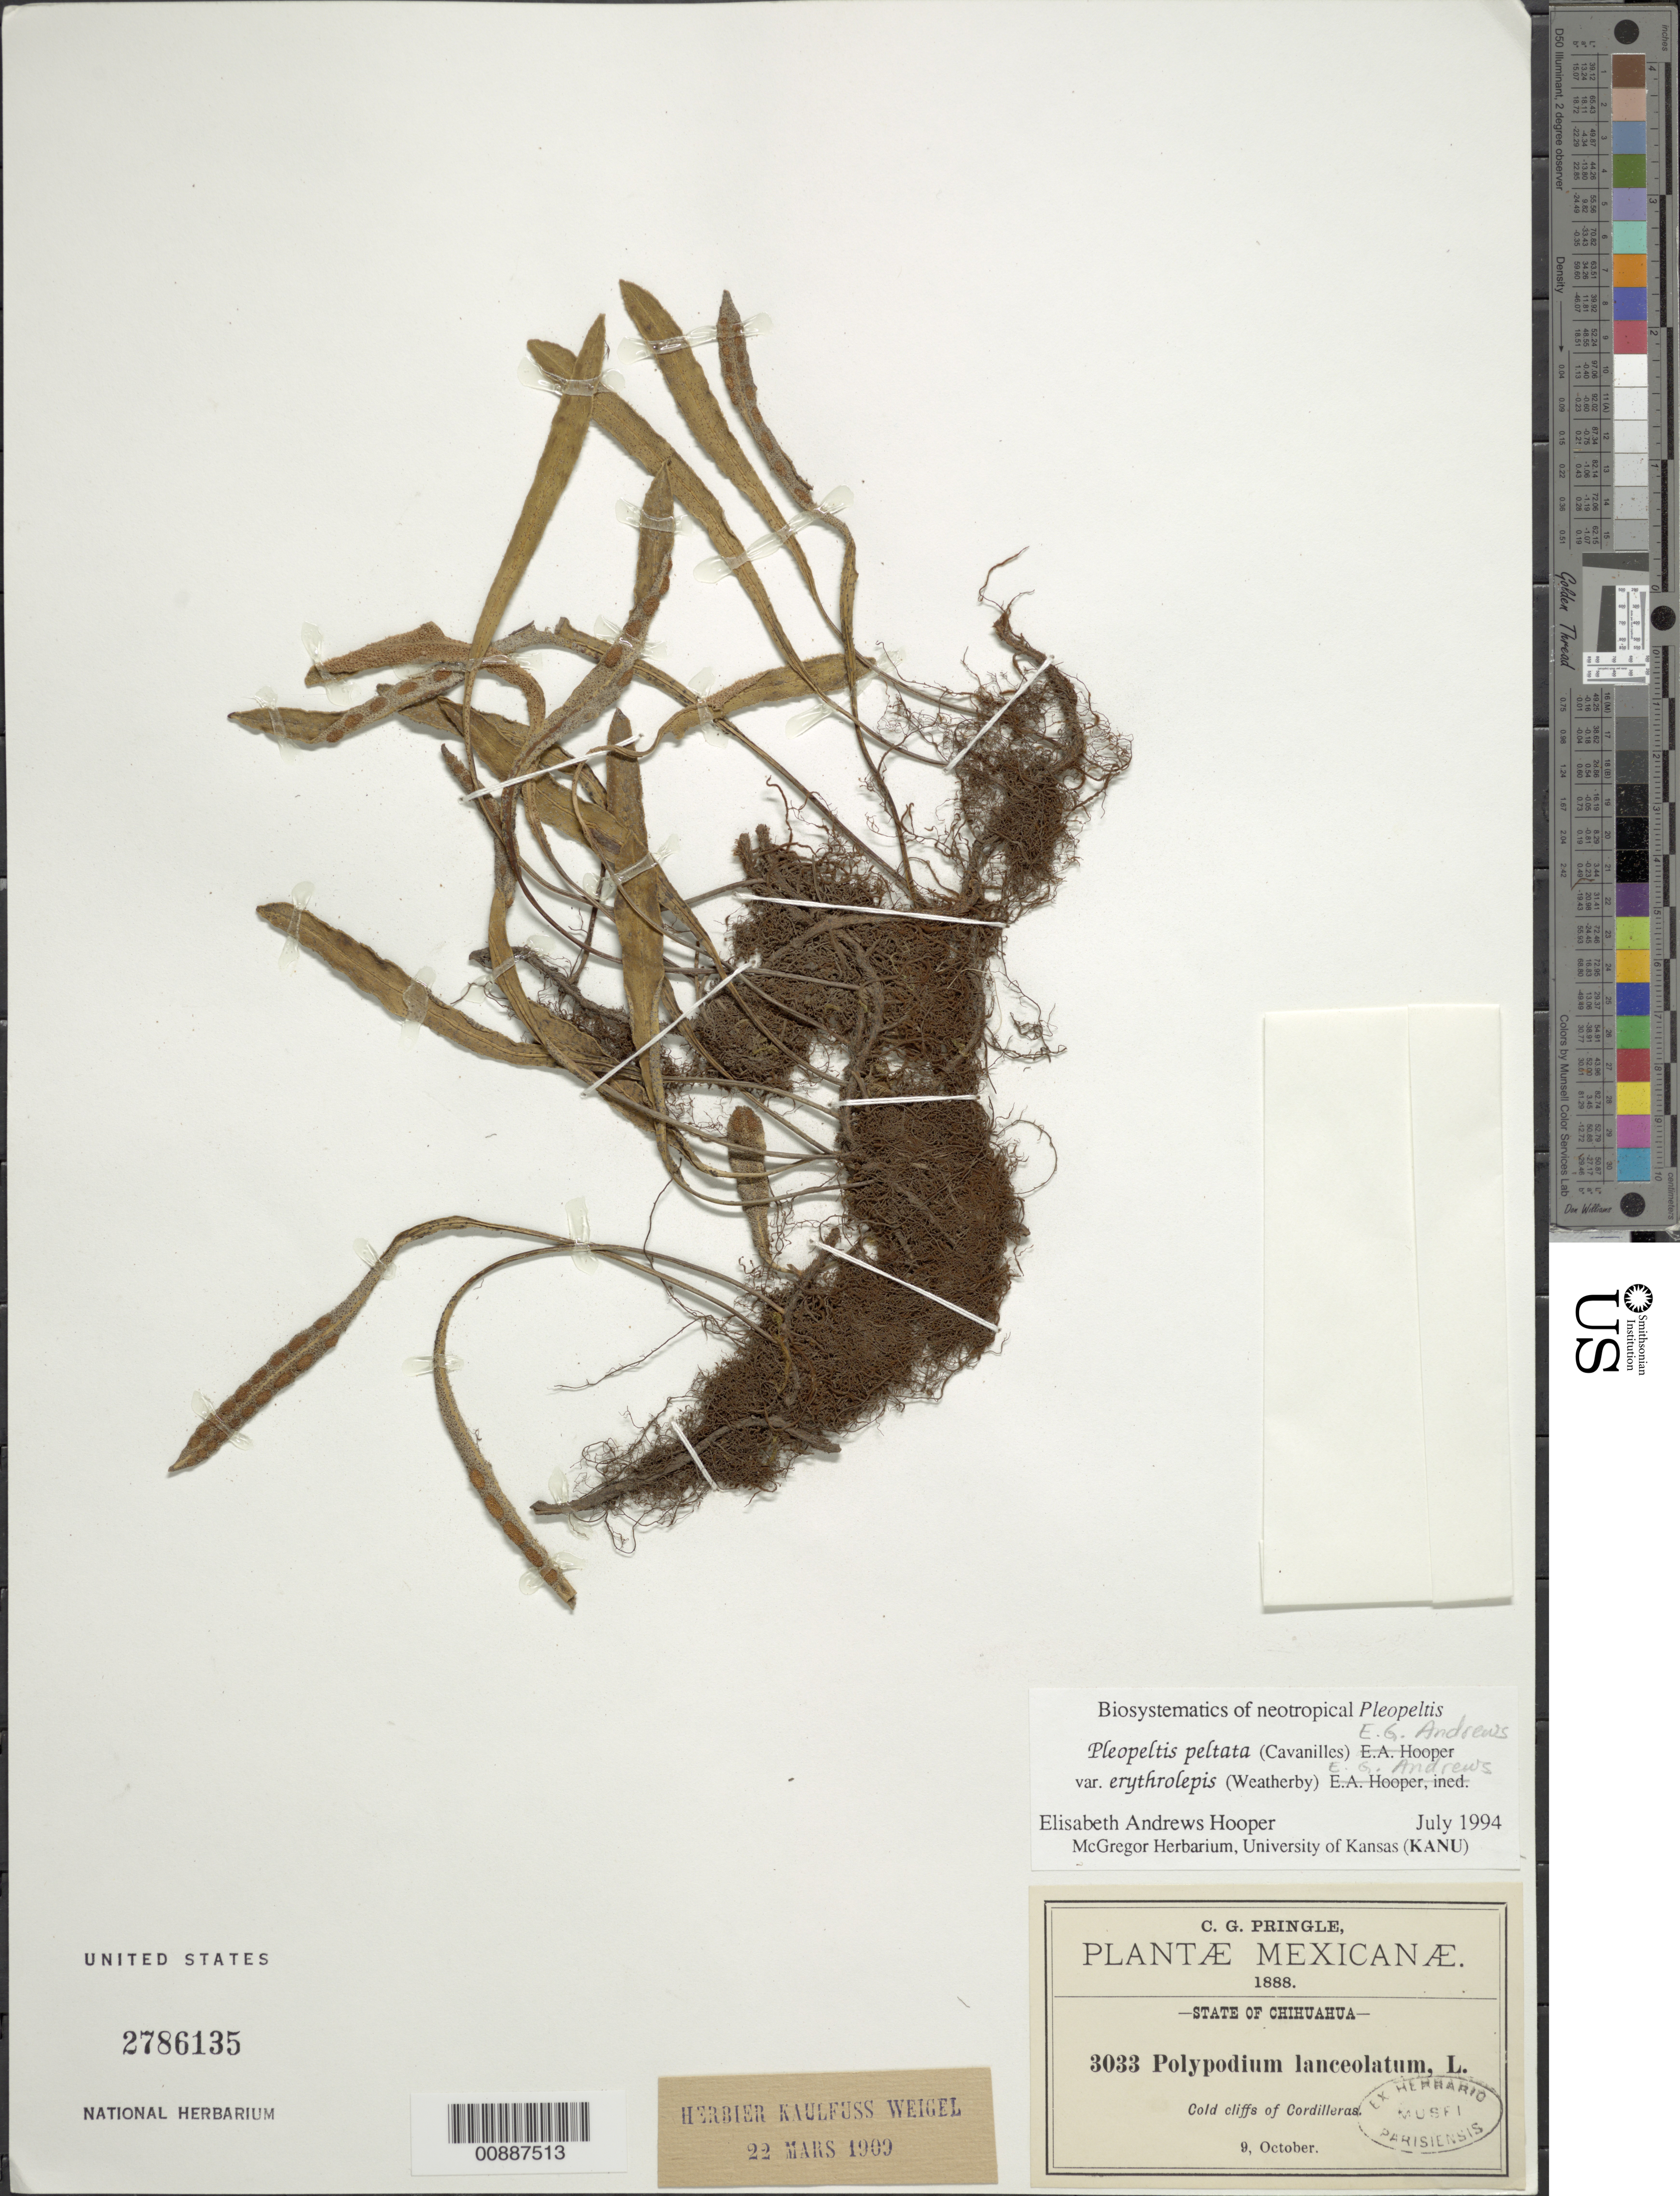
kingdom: Plantae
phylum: Tracheophyta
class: Polypodiopsida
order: Polypodiales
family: Polypodiaceae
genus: Pleopeltis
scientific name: Pleopeltis peltata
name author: Scort.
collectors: C. G. Pringle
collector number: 3033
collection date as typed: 09 Oct 1888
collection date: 1888-10-09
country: Mexico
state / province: Chihuahua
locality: Chihuahua.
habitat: Cold cliffs of Cordilleras.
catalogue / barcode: US 2786135